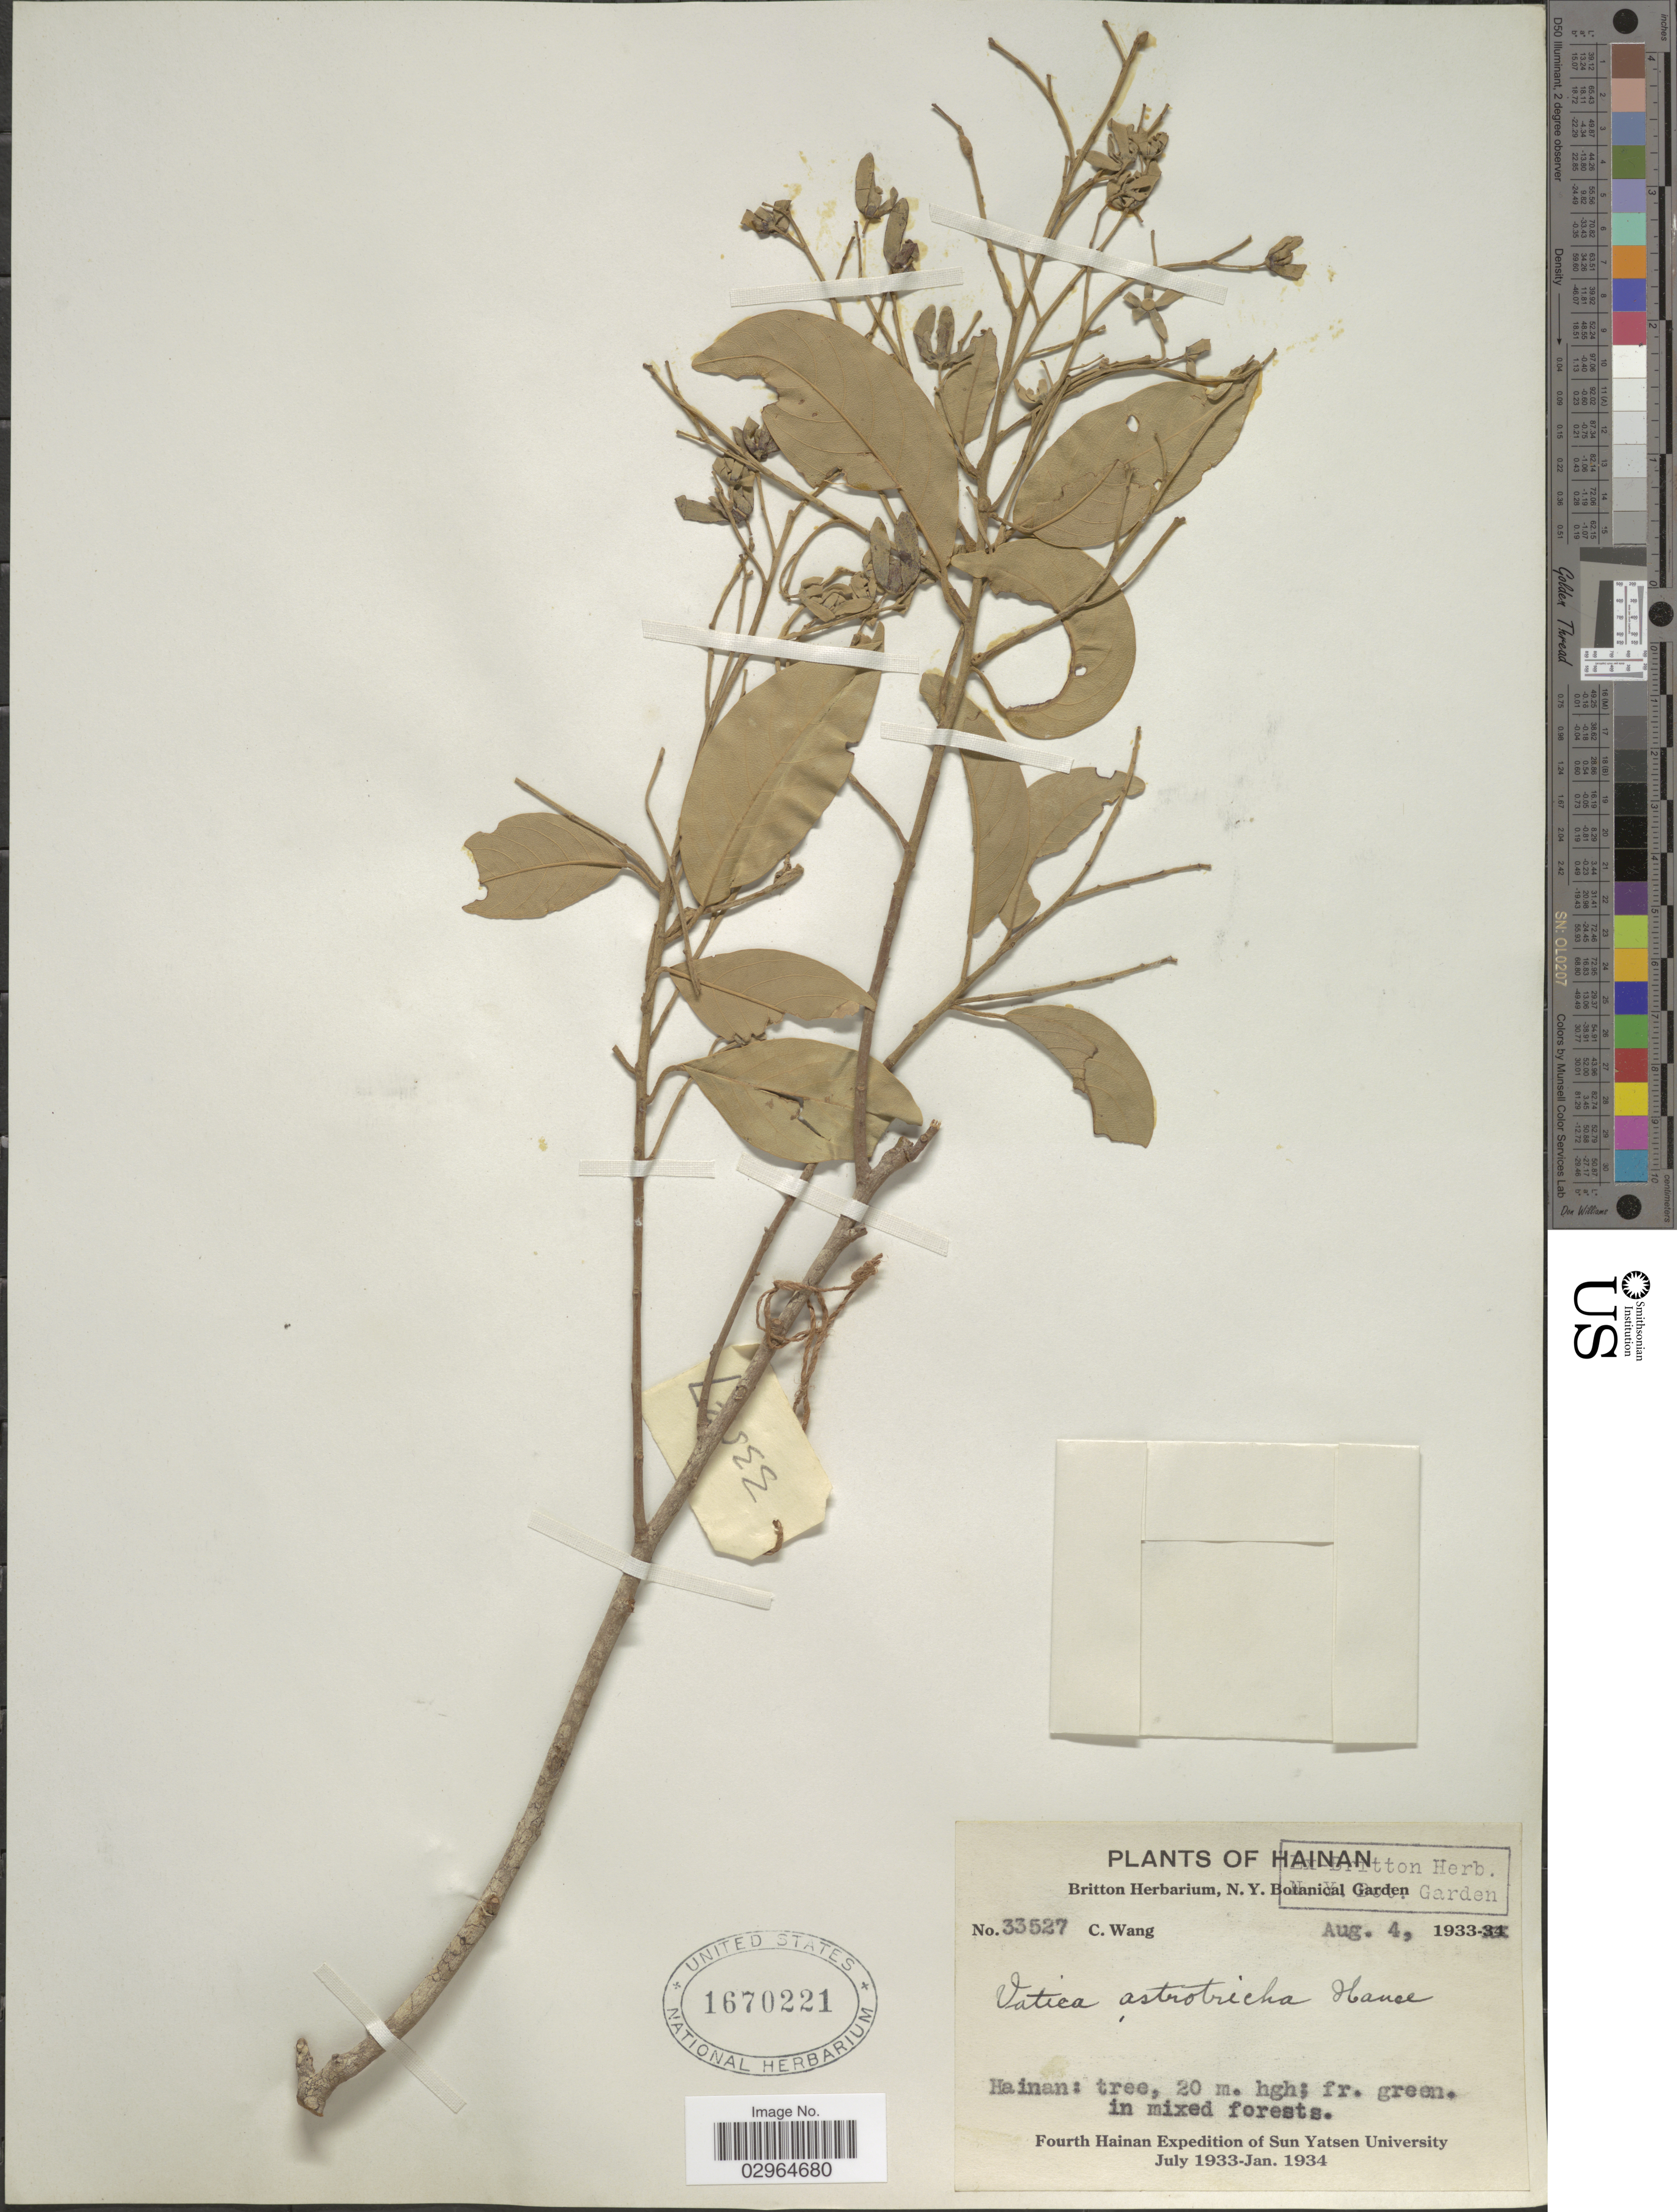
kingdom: Plantae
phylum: Tracheophyta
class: Magnoliopsida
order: Malvales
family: Dipterocarpaceae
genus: Vatica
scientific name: Vatica astrotricha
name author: Hance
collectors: C. Wang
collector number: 33527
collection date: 1933-08-04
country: China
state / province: Hainan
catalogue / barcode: US 1670221